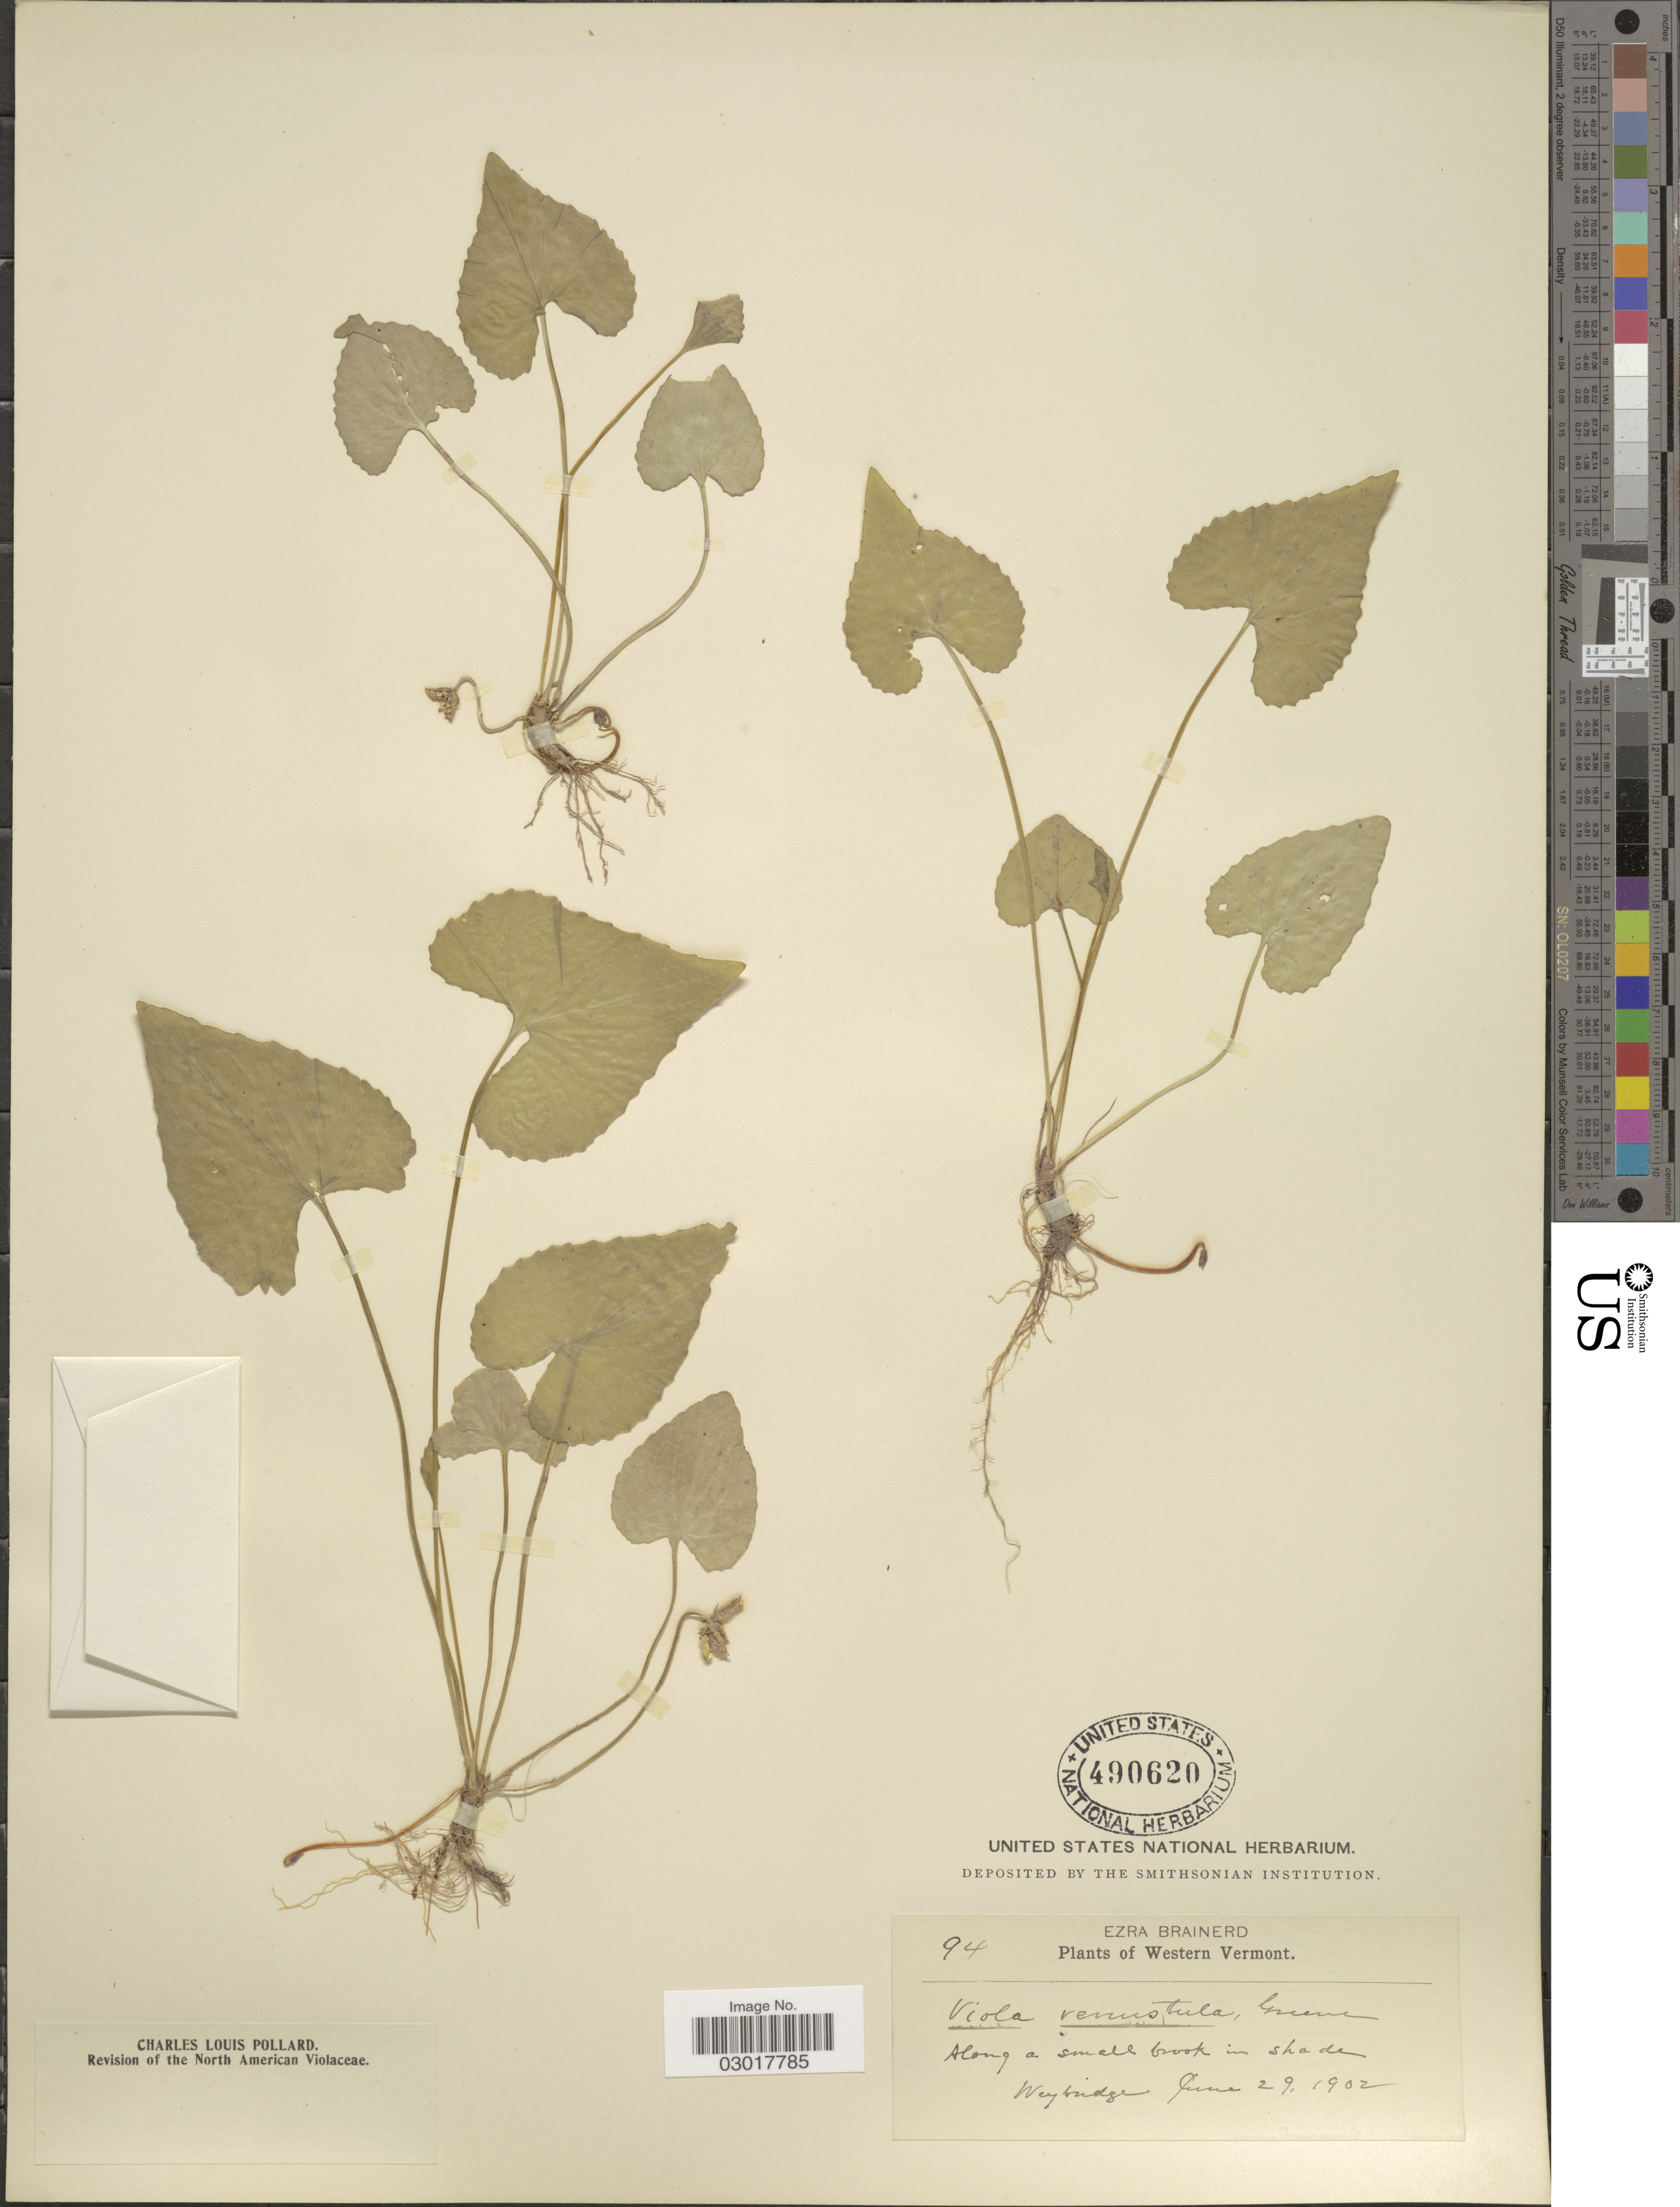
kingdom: Plantae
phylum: Tracheophyta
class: Magnoliopsida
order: Malpighiales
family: Violaceae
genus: Viola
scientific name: Viola x venustula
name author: Greene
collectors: E. Brainerd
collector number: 94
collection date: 1902-06-29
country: United States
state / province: Vermont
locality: Western Vermont. Weybridge.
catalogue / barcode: US 490620